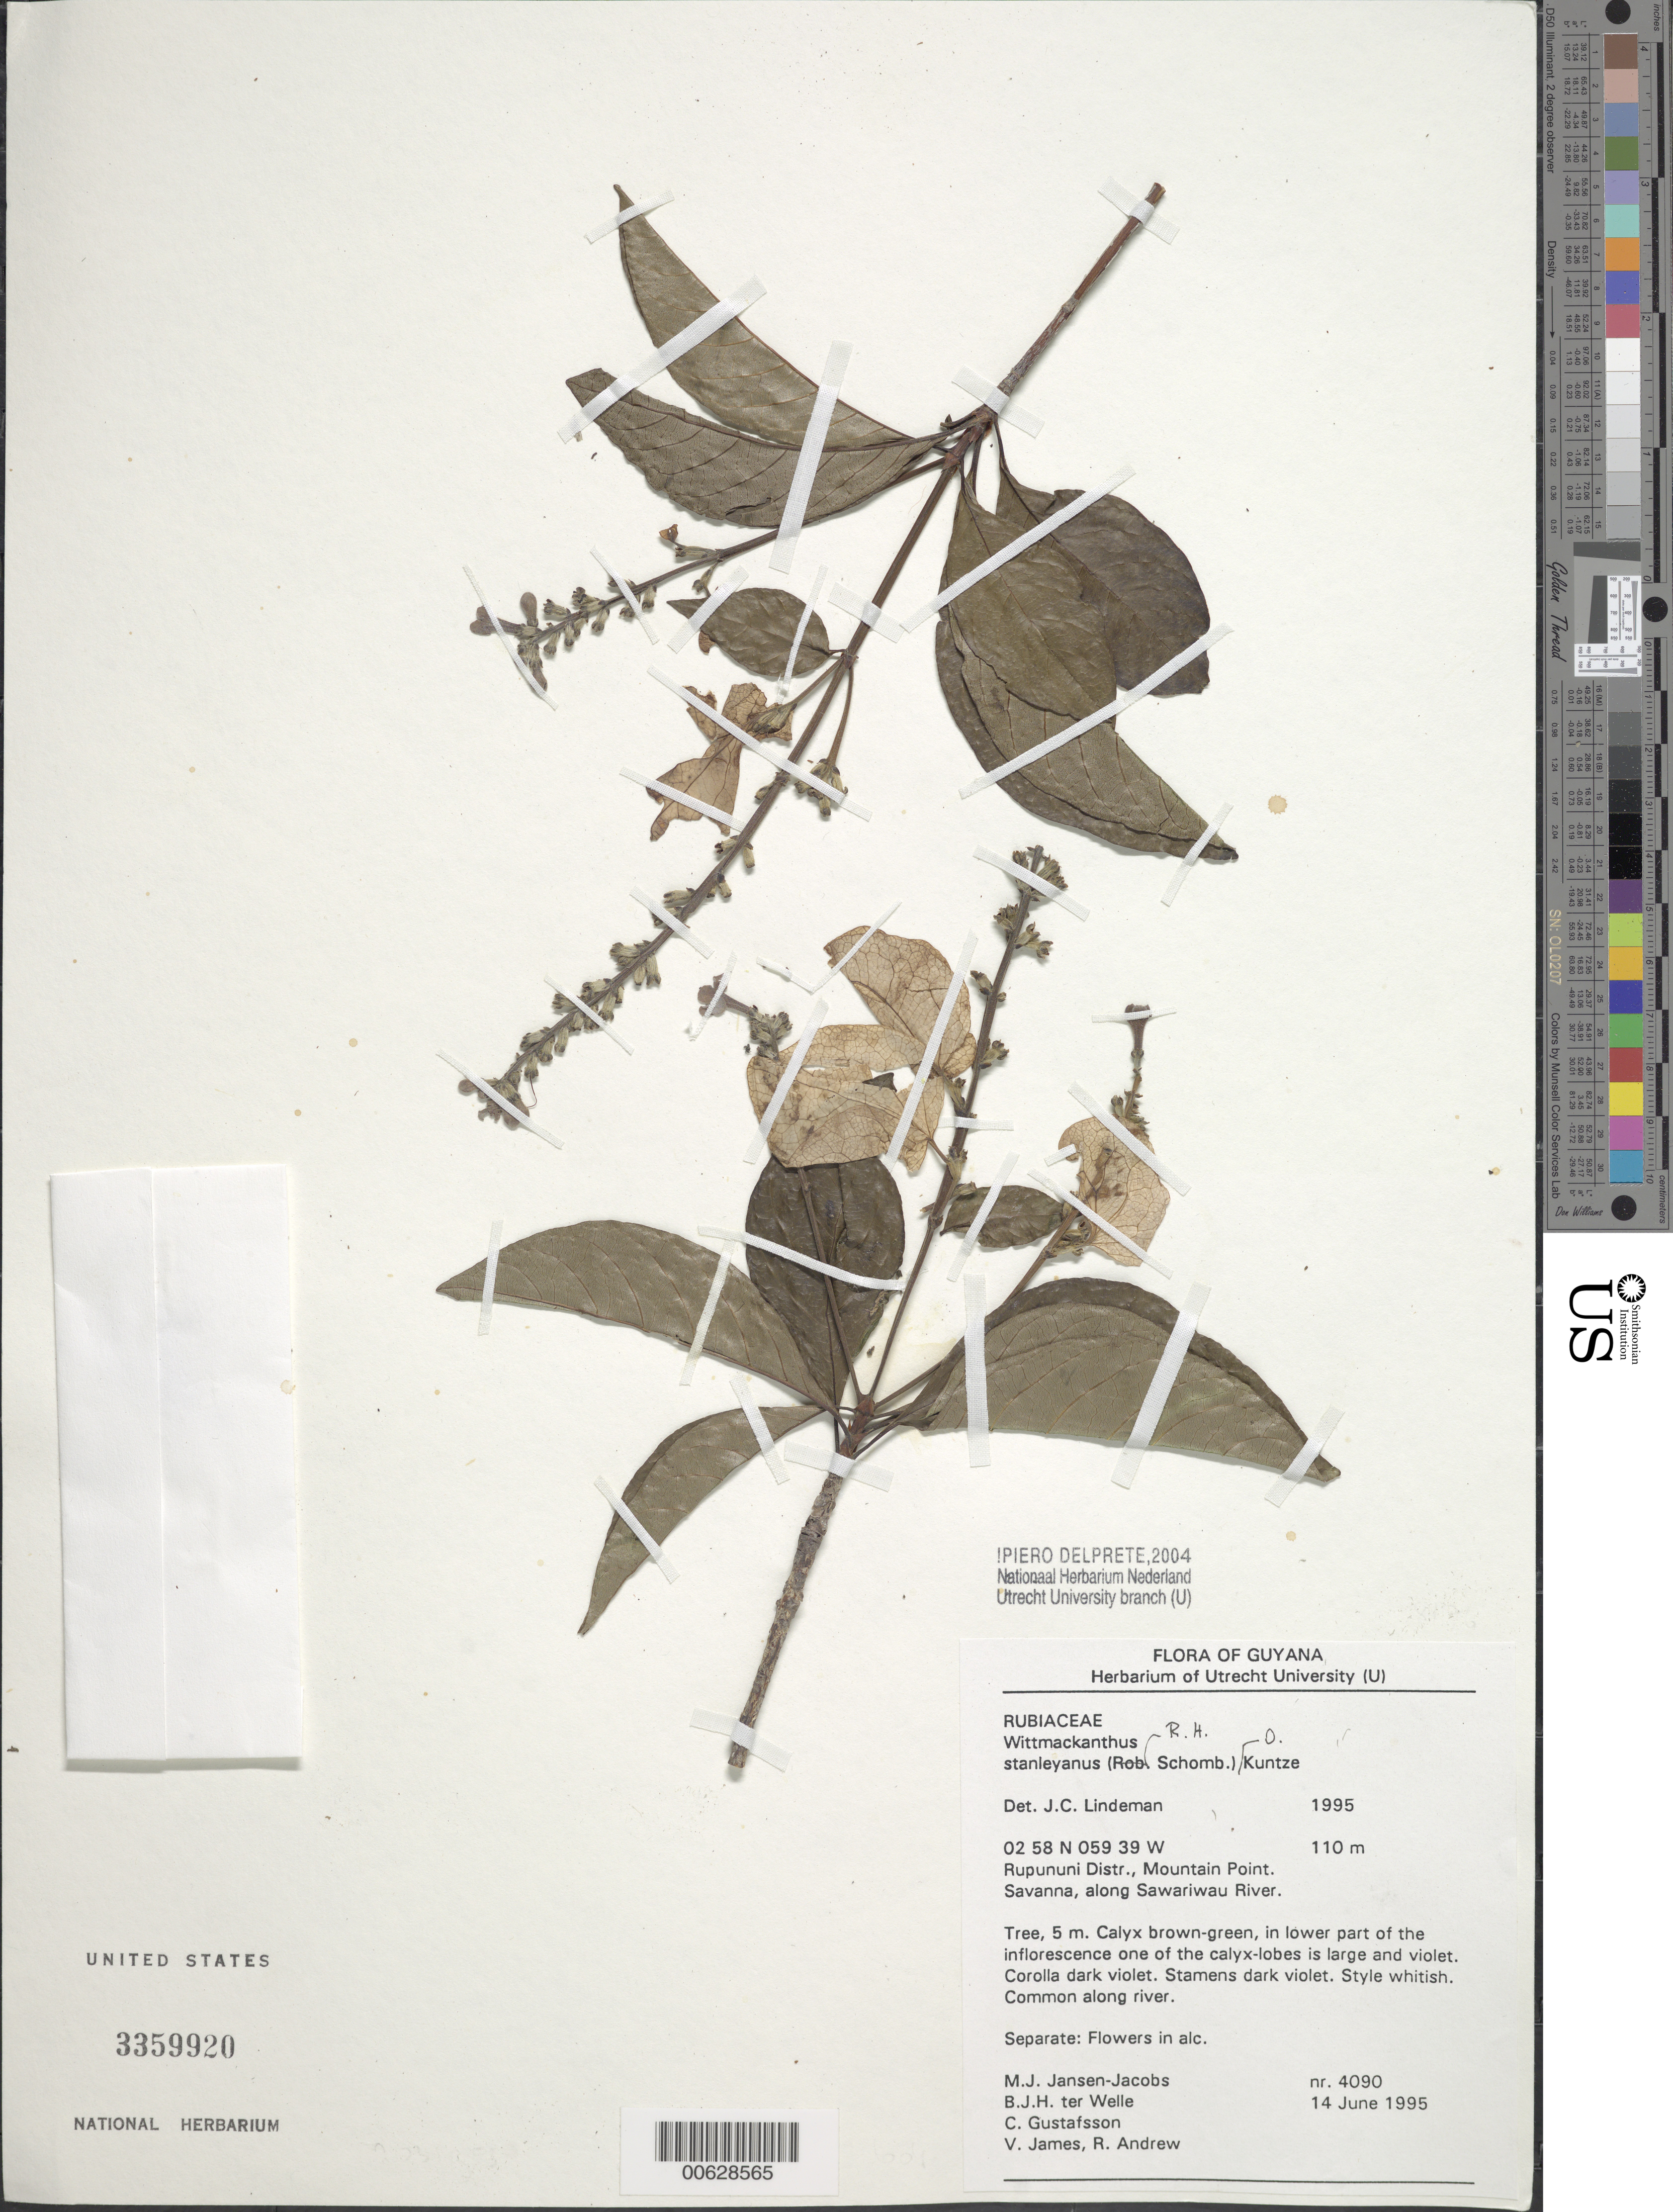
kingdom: Plantae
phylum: Tracheophyta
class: Magnoliopsida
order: Gentianales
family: Rubiaceae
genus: Wittmackanthus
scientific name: Wittmackanthus stanleyanus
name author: (R.H. Schomb.) Kuntze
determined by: Lindeman, J. C.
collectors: M. J. Jansen-Jacobs, B. Welle, C. G. Gustafsson, V. James & R. Andrew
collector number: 4090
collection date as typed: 14-Jun-95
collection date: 1995-06-14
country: Guyana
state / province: U. Takutu-U. Essequibo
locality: Mountain Point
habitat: Along Sawariwau R.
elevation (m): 110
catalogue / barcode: US 3359920